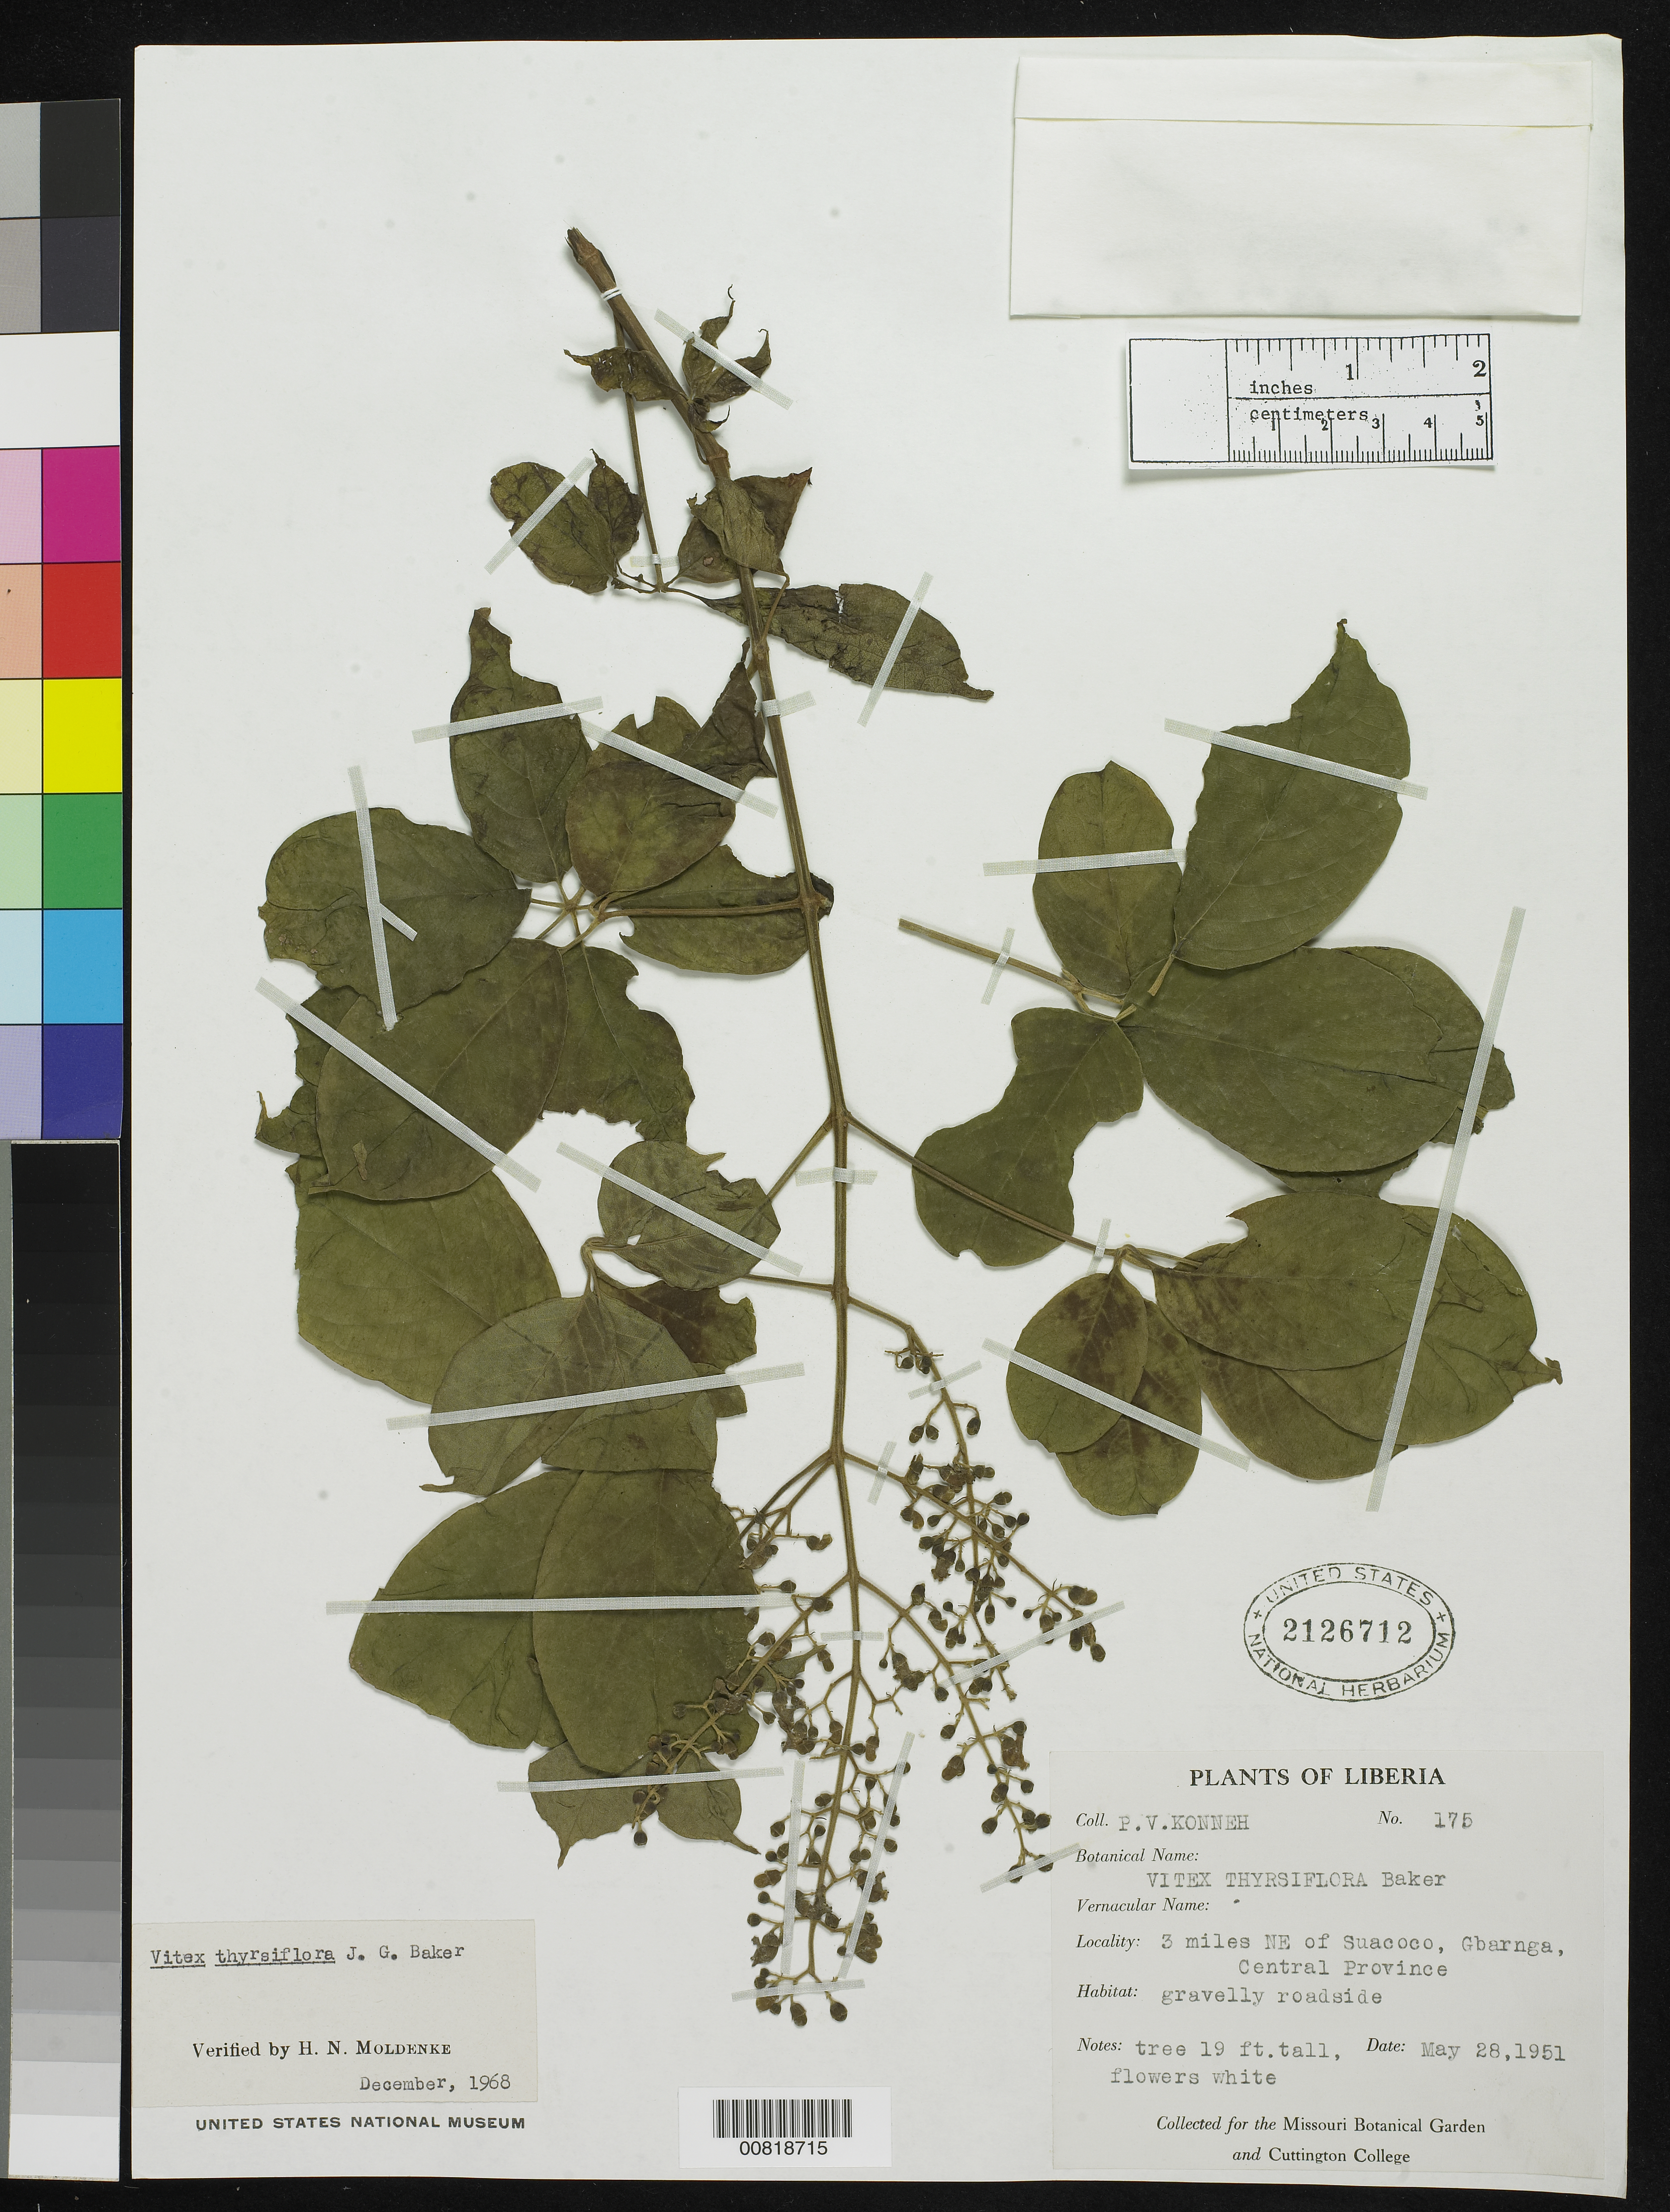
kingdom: Plantae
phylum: Tracheophyta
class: Magnoliopsida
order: Lamiales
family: Lamiaceae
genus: Vitex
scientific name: Vitex thyrsiflora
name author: Baker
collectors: P. Konneh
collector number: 175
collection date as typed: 28 May 1951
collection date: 1951-05-28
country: Liberia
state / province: Bong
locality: Central Province: Gbarnga, 3 miles NE of Suacoco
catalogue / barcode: US 2126712